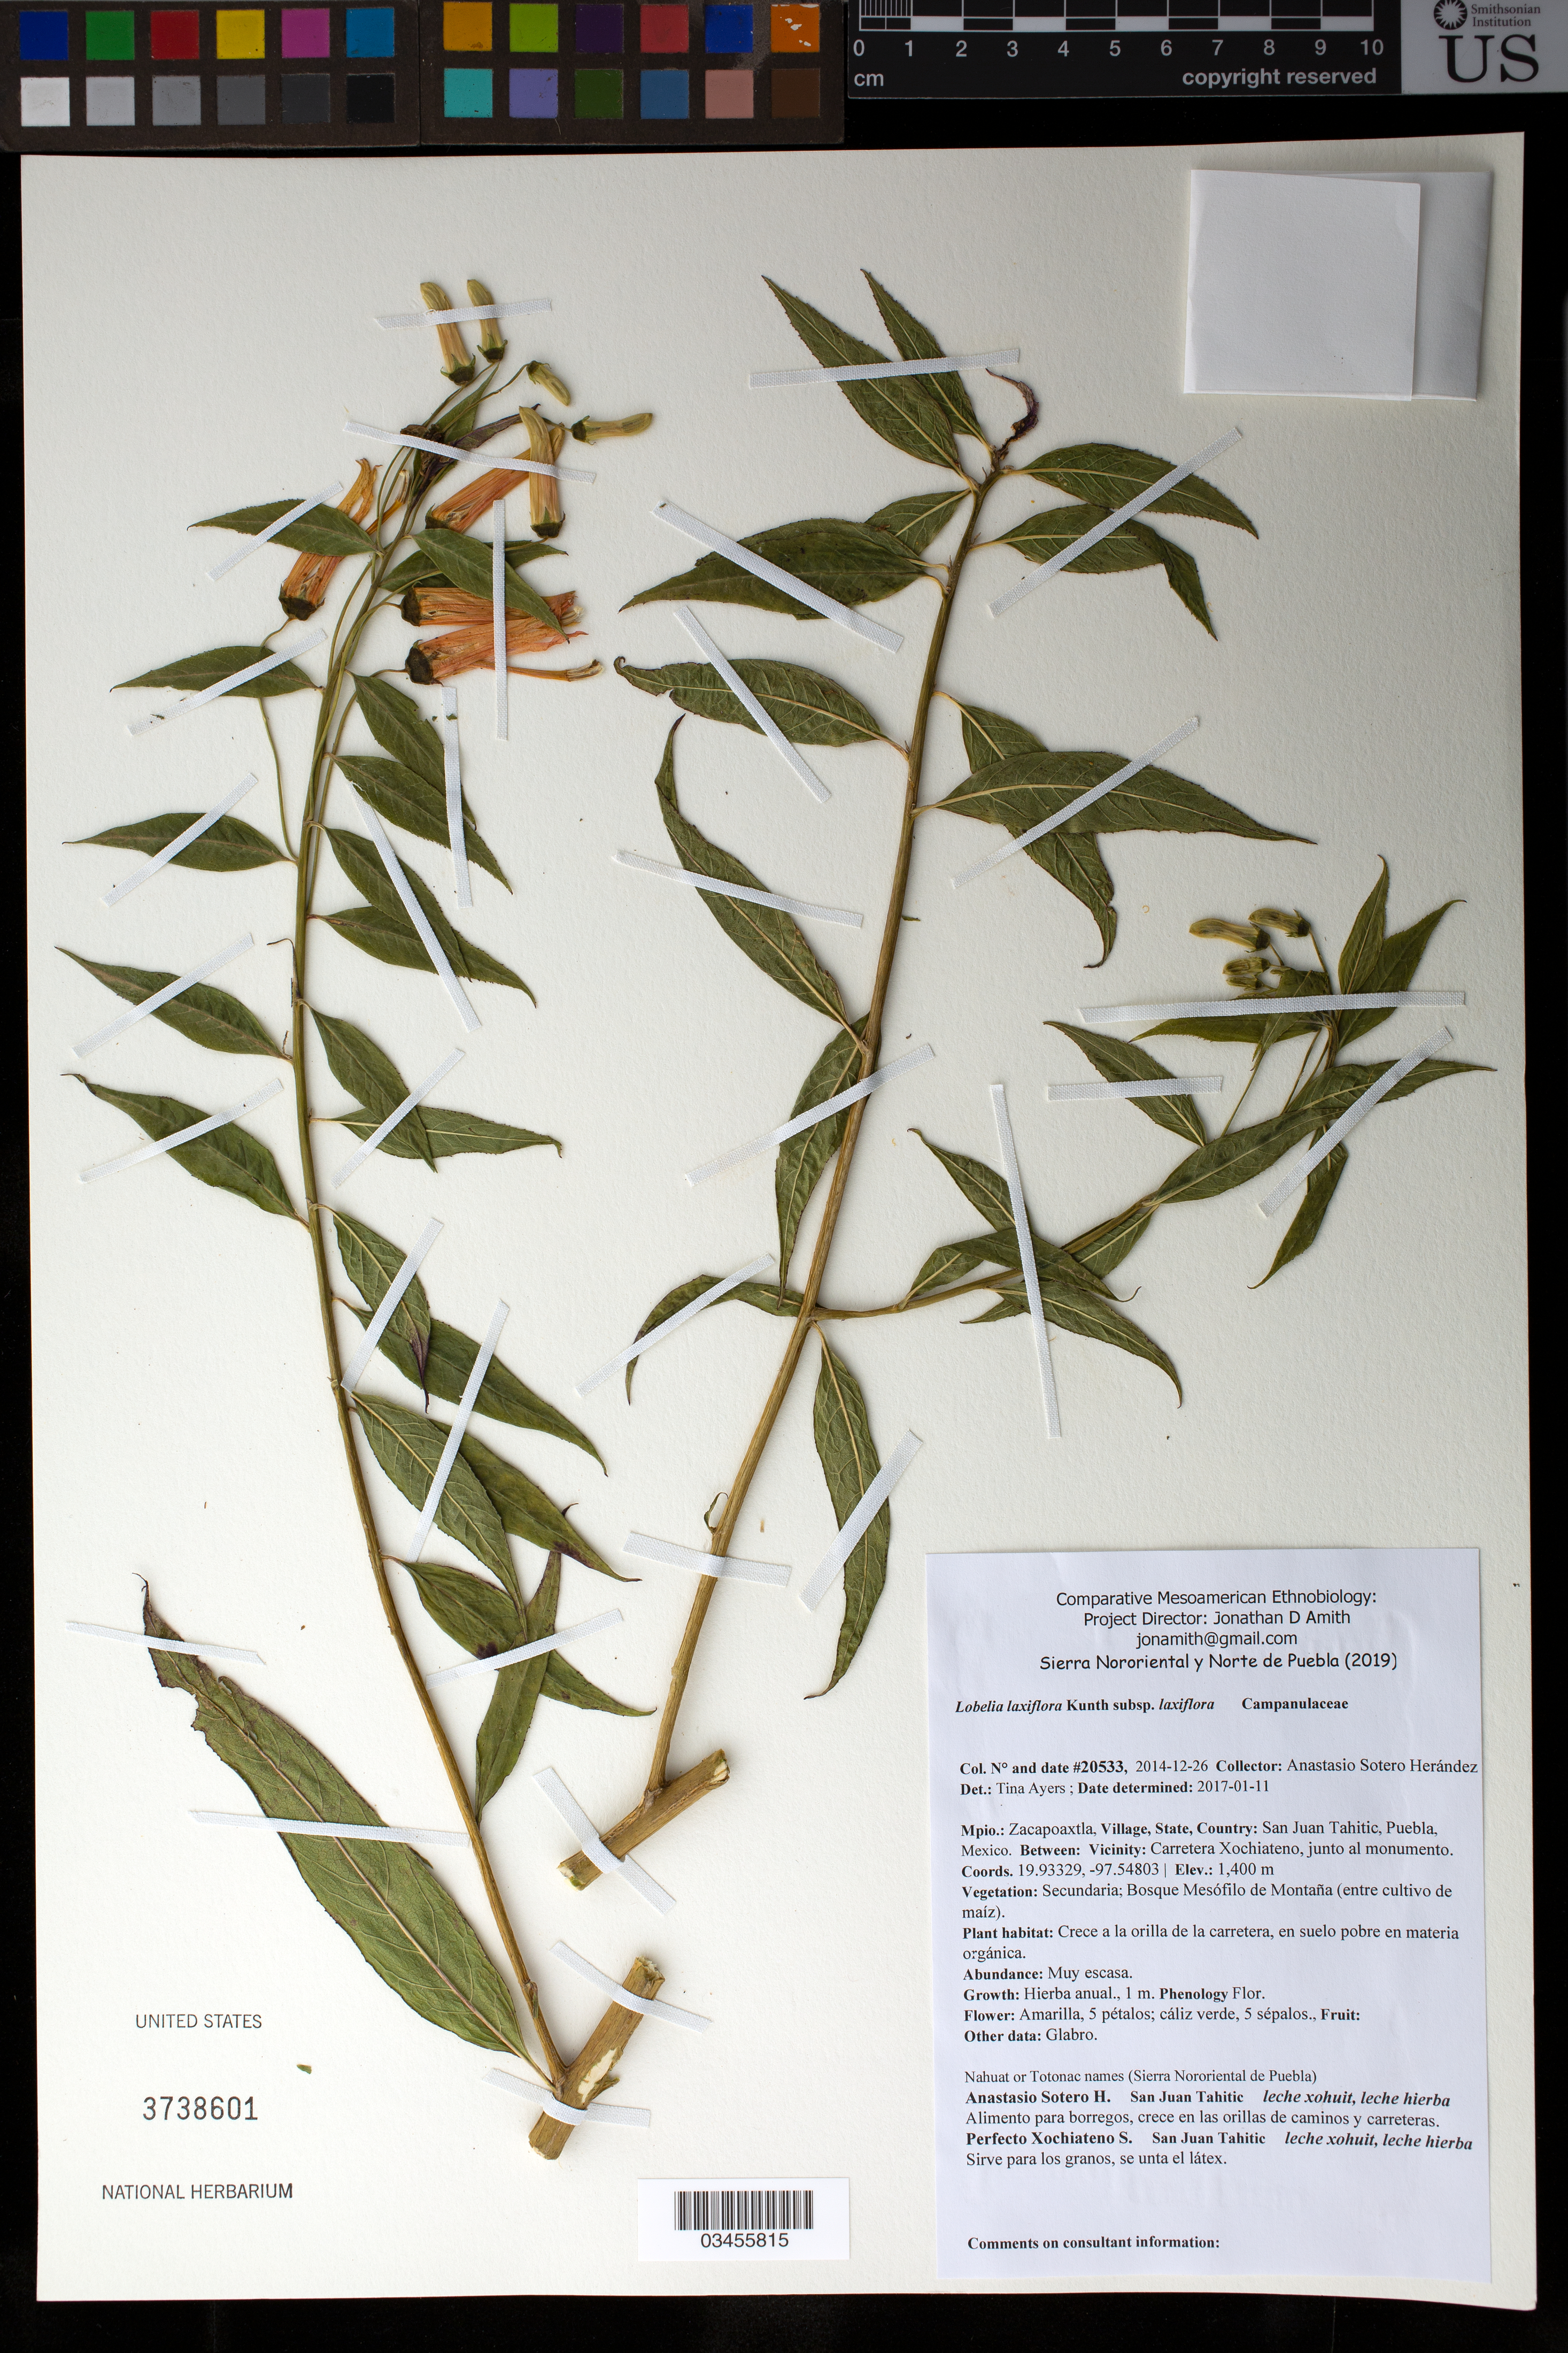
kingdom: Plantae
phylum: Tracheophyta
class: Magnoliopsida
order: Asterales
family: Campanulaceae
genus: Lobelia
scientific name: Lobelia laxiflora subsp. laxiflora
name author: Kunth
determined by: Ayers, Tina J.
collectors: Canek Ledesma C. & A. Sotero H.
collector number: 20533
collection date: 2014-12-26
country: México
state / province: Puebla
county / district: Zacapoaxtla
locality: PUEBLO: San Juan Tahitic; LOCALIDAD EXACTA: Carretera Xochiateno, junto al monumento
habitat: Bosque mesófilo de montaña (entre cultivo de maíz); Crece a la orilla de la carretera, en suelo pobre en materia orgánica.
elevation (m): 1400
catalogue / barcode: US 3738601